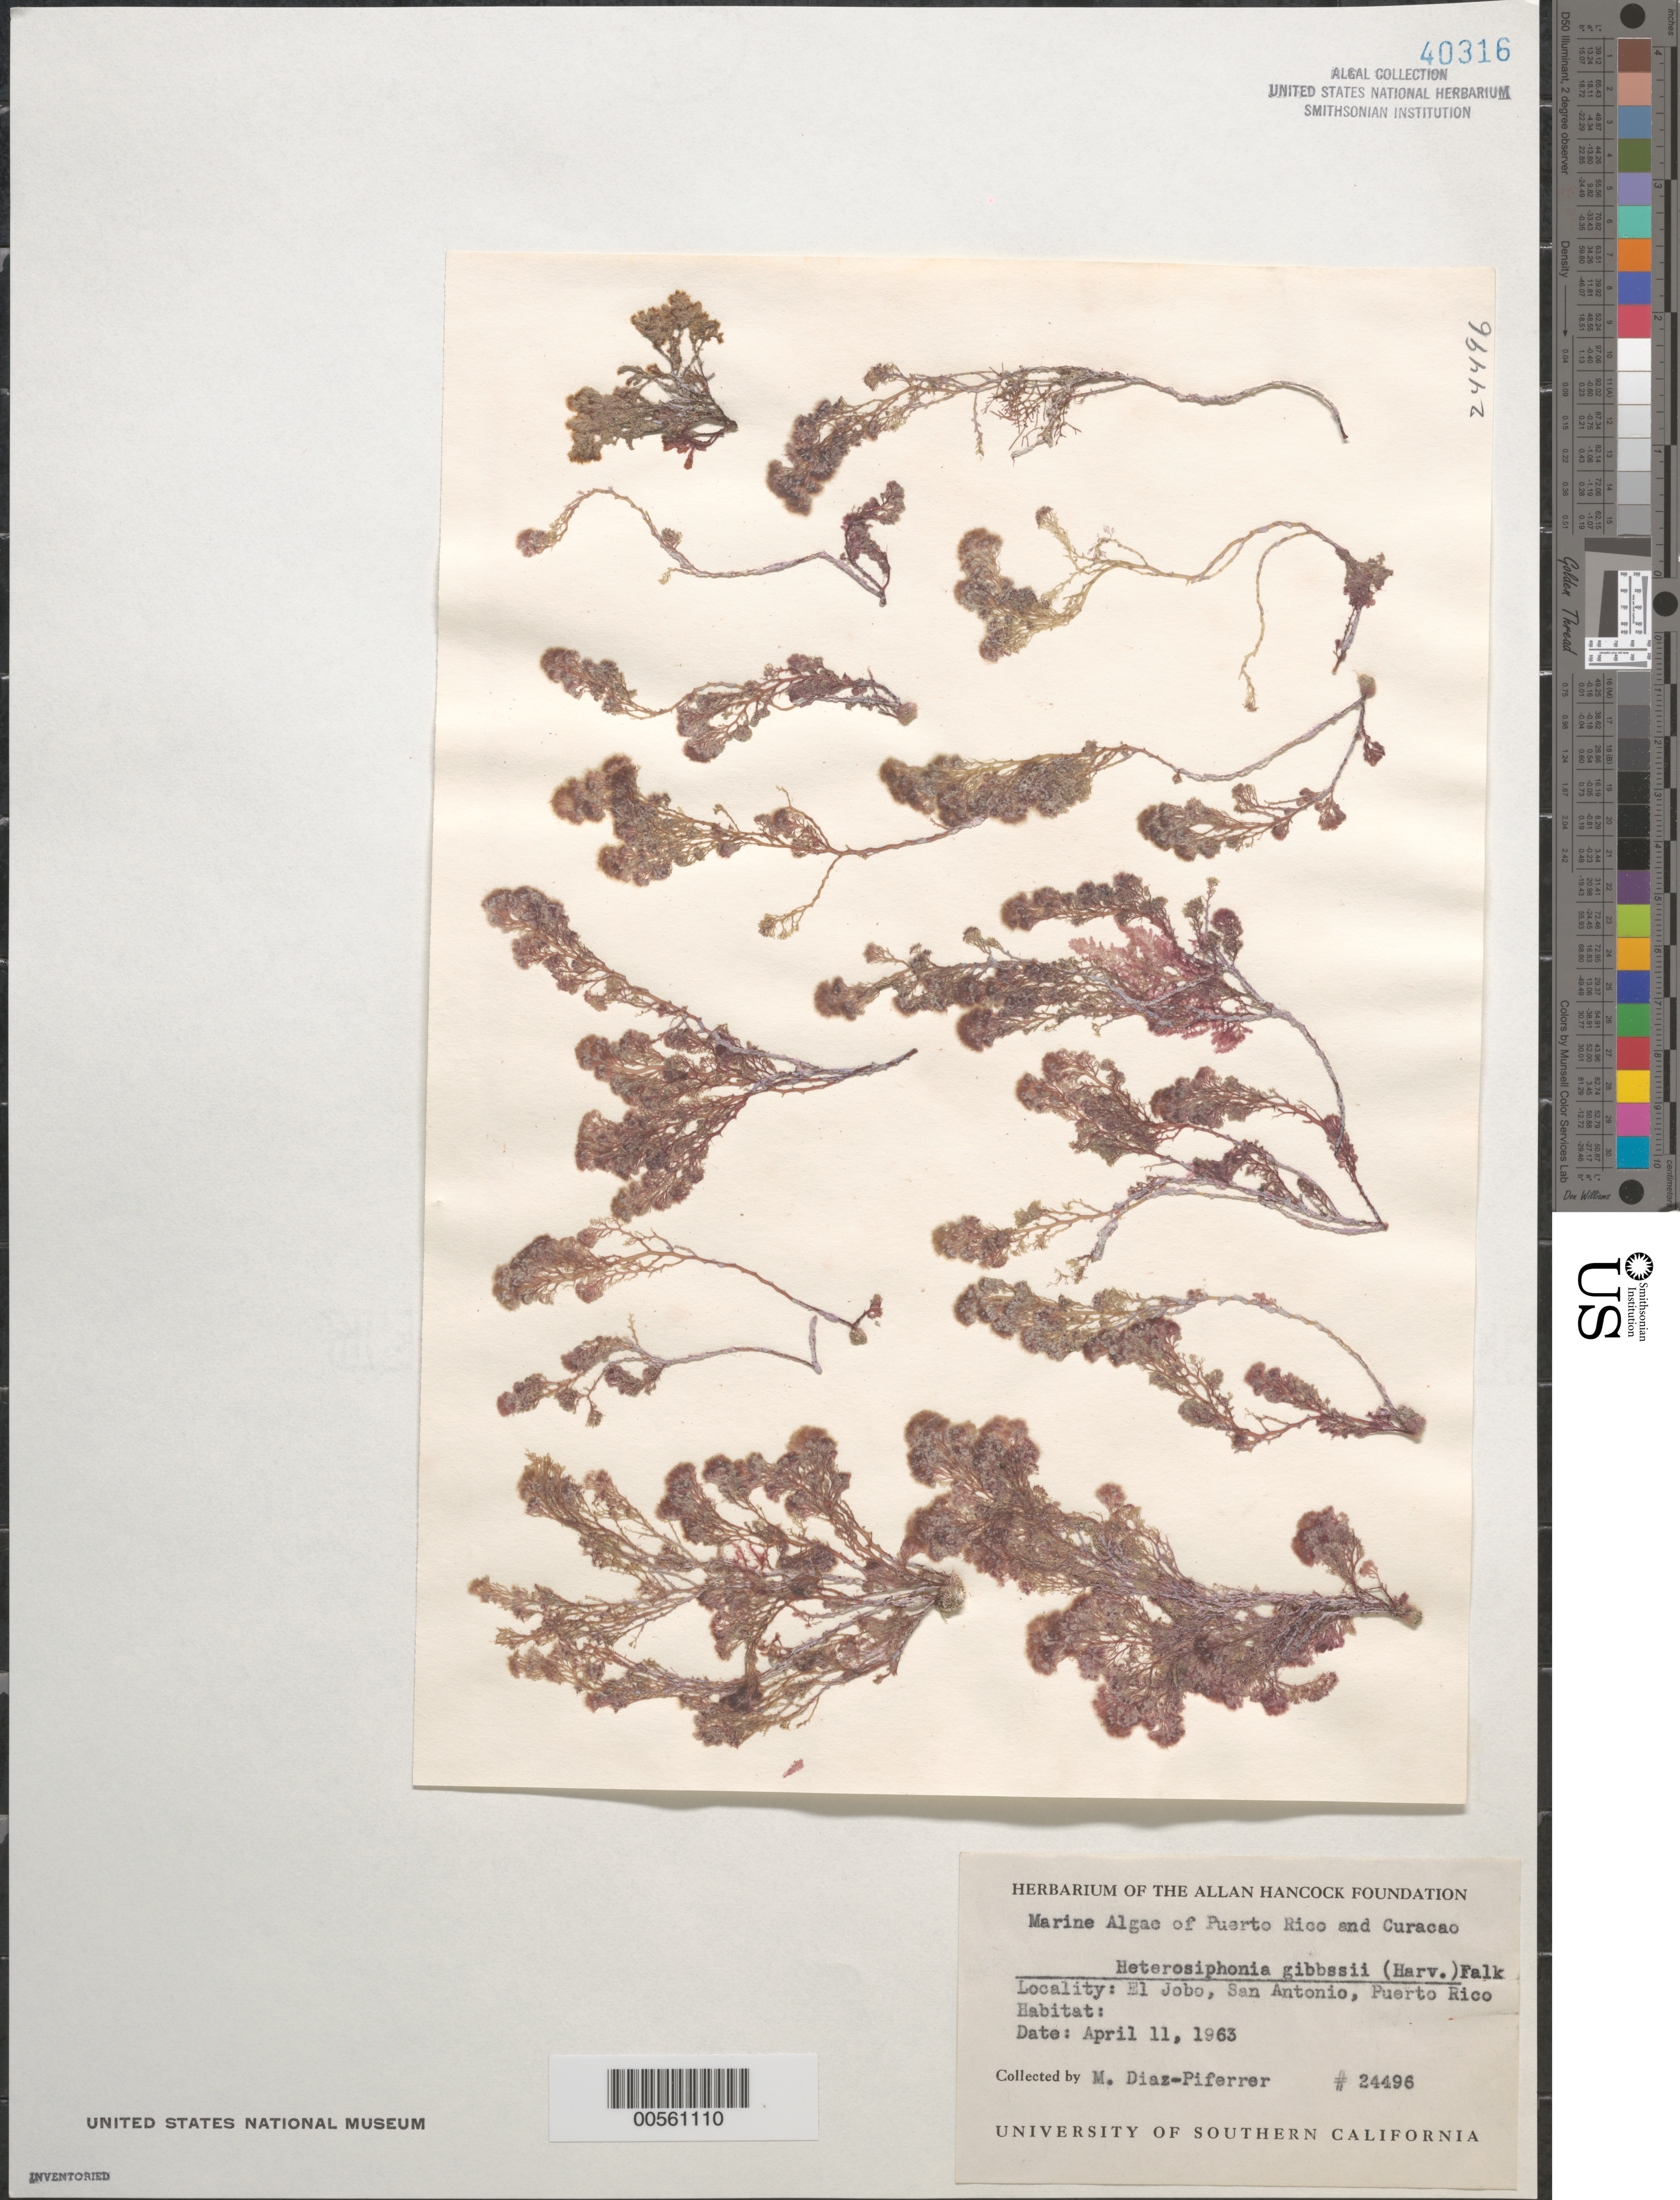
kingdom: Plantae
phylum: Rhodophyta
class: Florideophyceae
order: Ceramiales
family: Dasyaceae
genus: Heterosiphonia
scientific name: Heterosiphonia gibbesii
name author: (Harv.)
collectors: M. Diaz-Piferrer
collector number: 24496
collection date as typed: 11 Apr 1963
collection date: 1963-04-11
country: Puerto Rico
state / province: Isabela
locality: Playa El Jobo, San Antonio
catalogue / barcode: US 40316